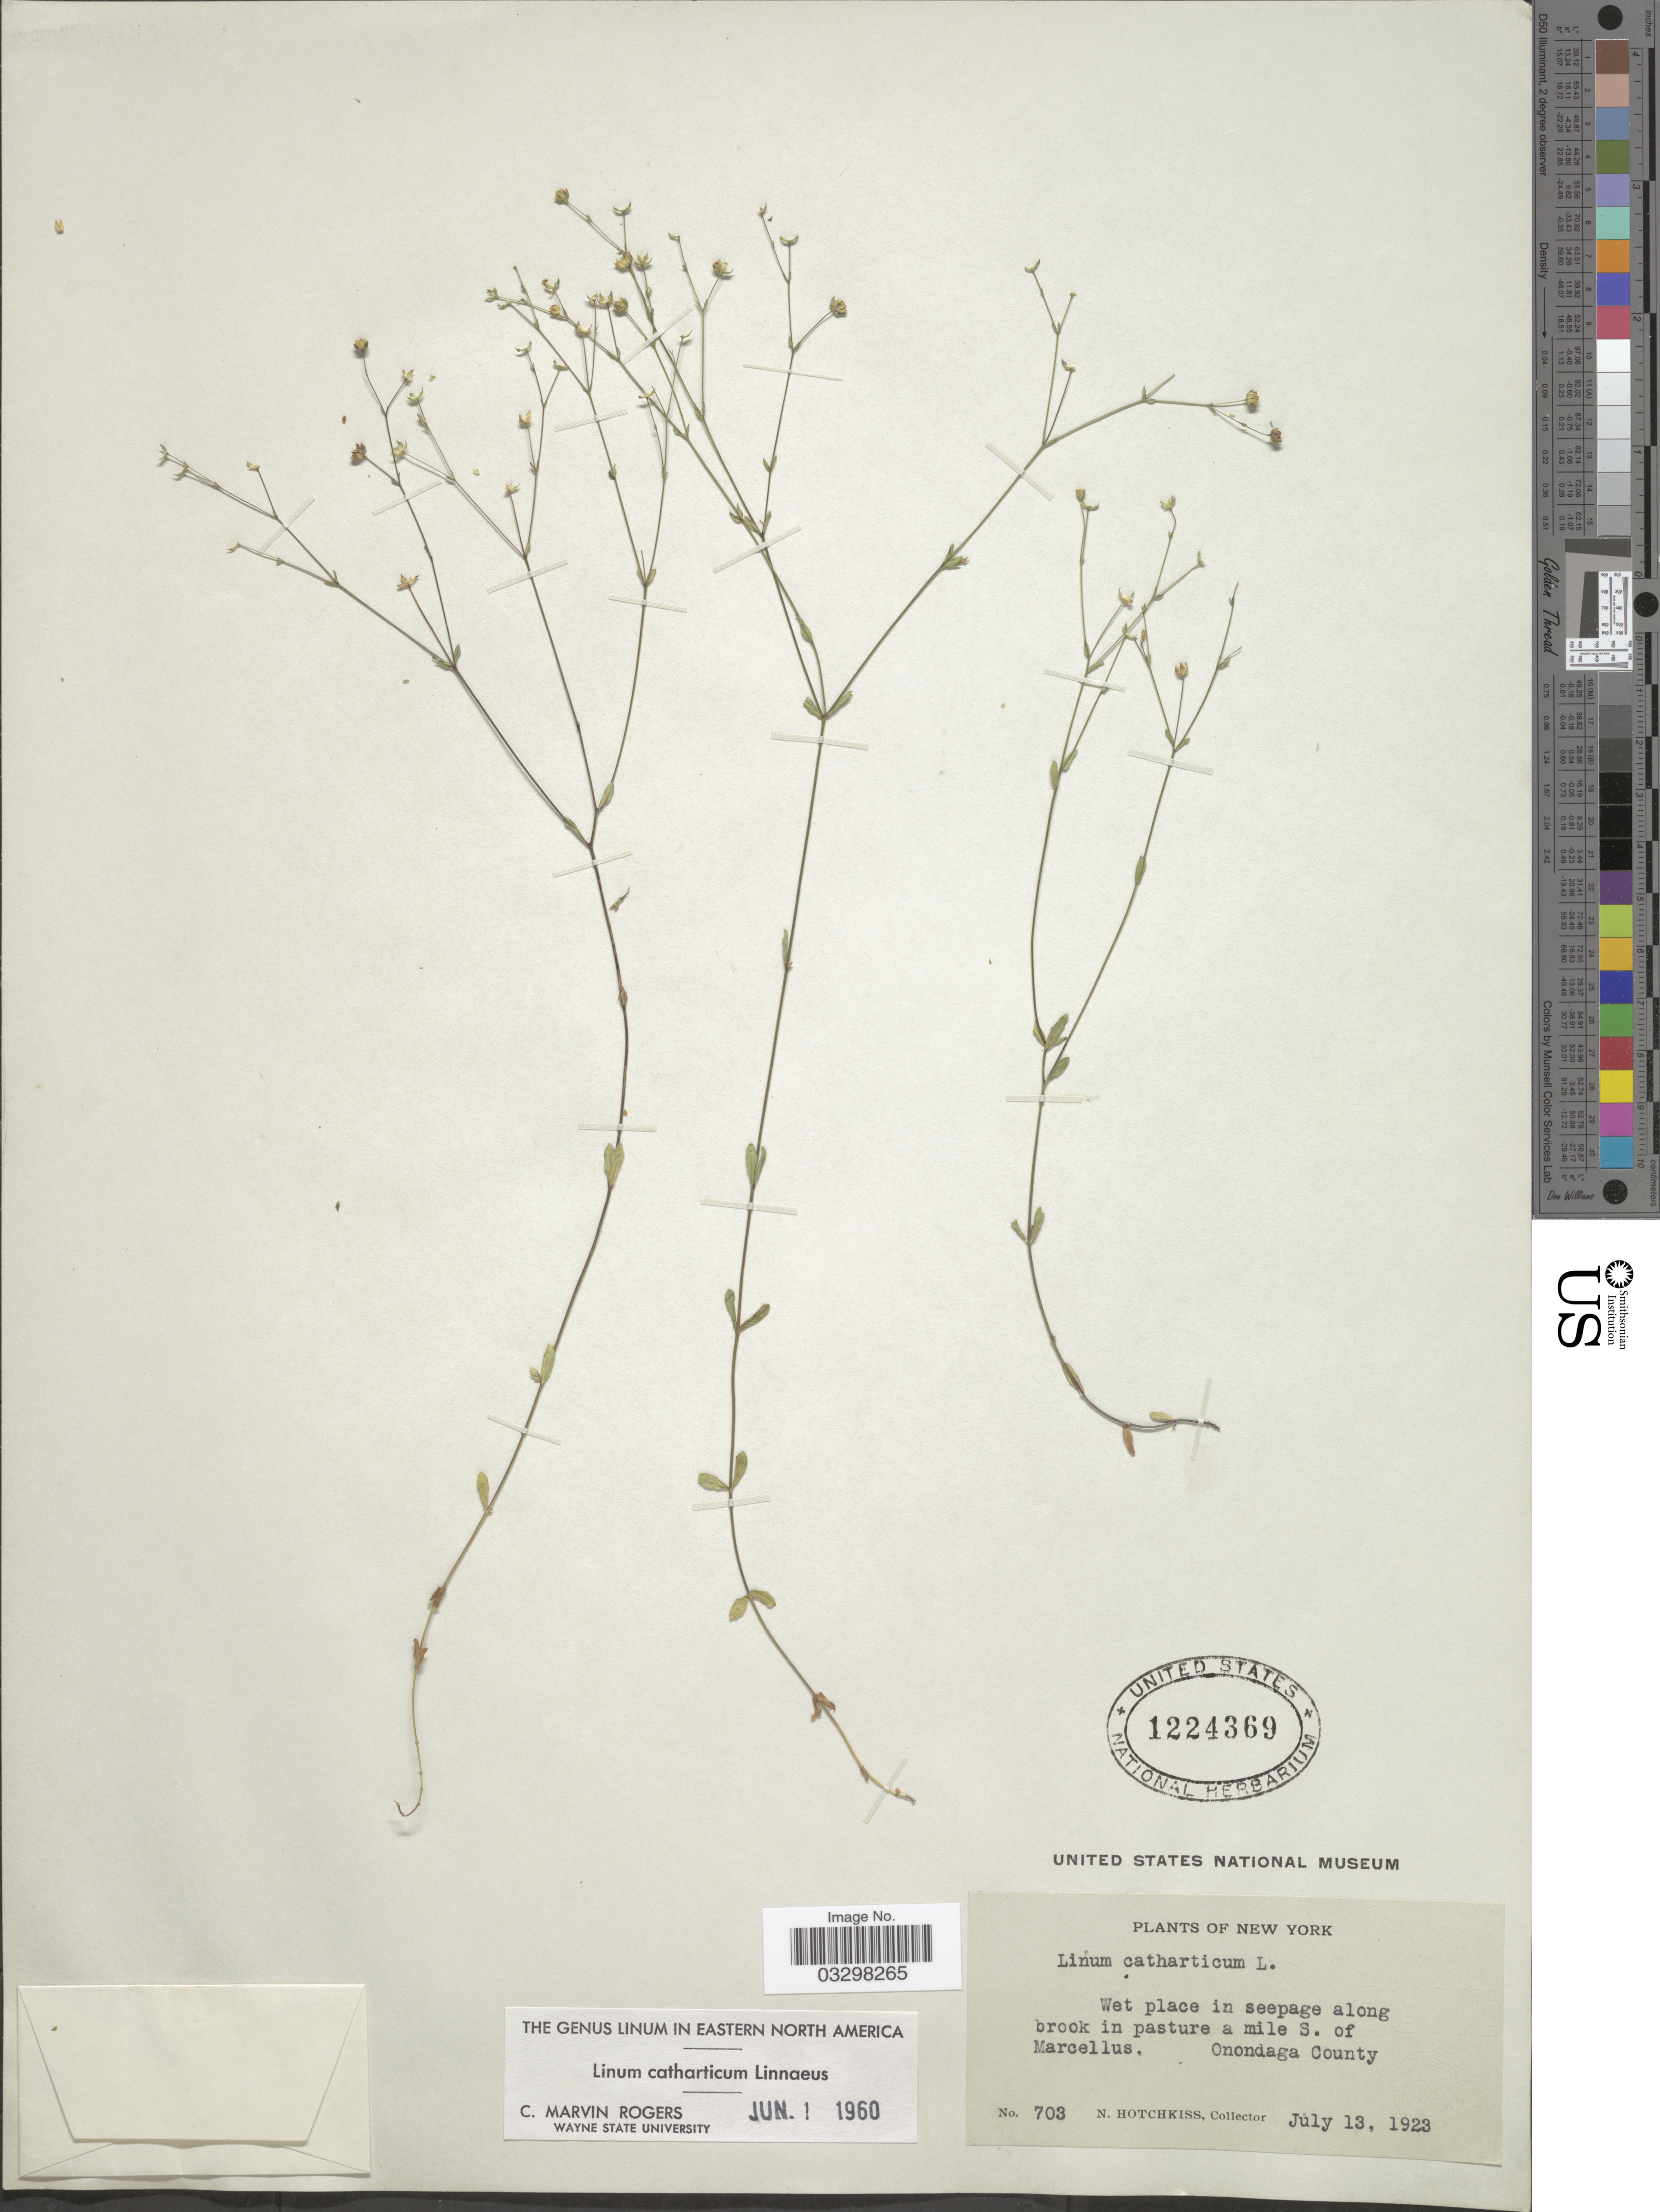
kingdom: Plantae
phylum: Tracheophyta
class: Magnoliopsida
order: Malpighiales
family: Linaceae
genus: Linum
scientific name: Linum catharticum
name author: L.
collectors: N. Hotchkiss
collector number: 703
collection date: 1923-07-13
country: United States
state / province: New York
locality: Wet place in seepage along brook in pasture a mile S. of Marcellus, Onondaga County.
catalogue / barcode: US 1224369